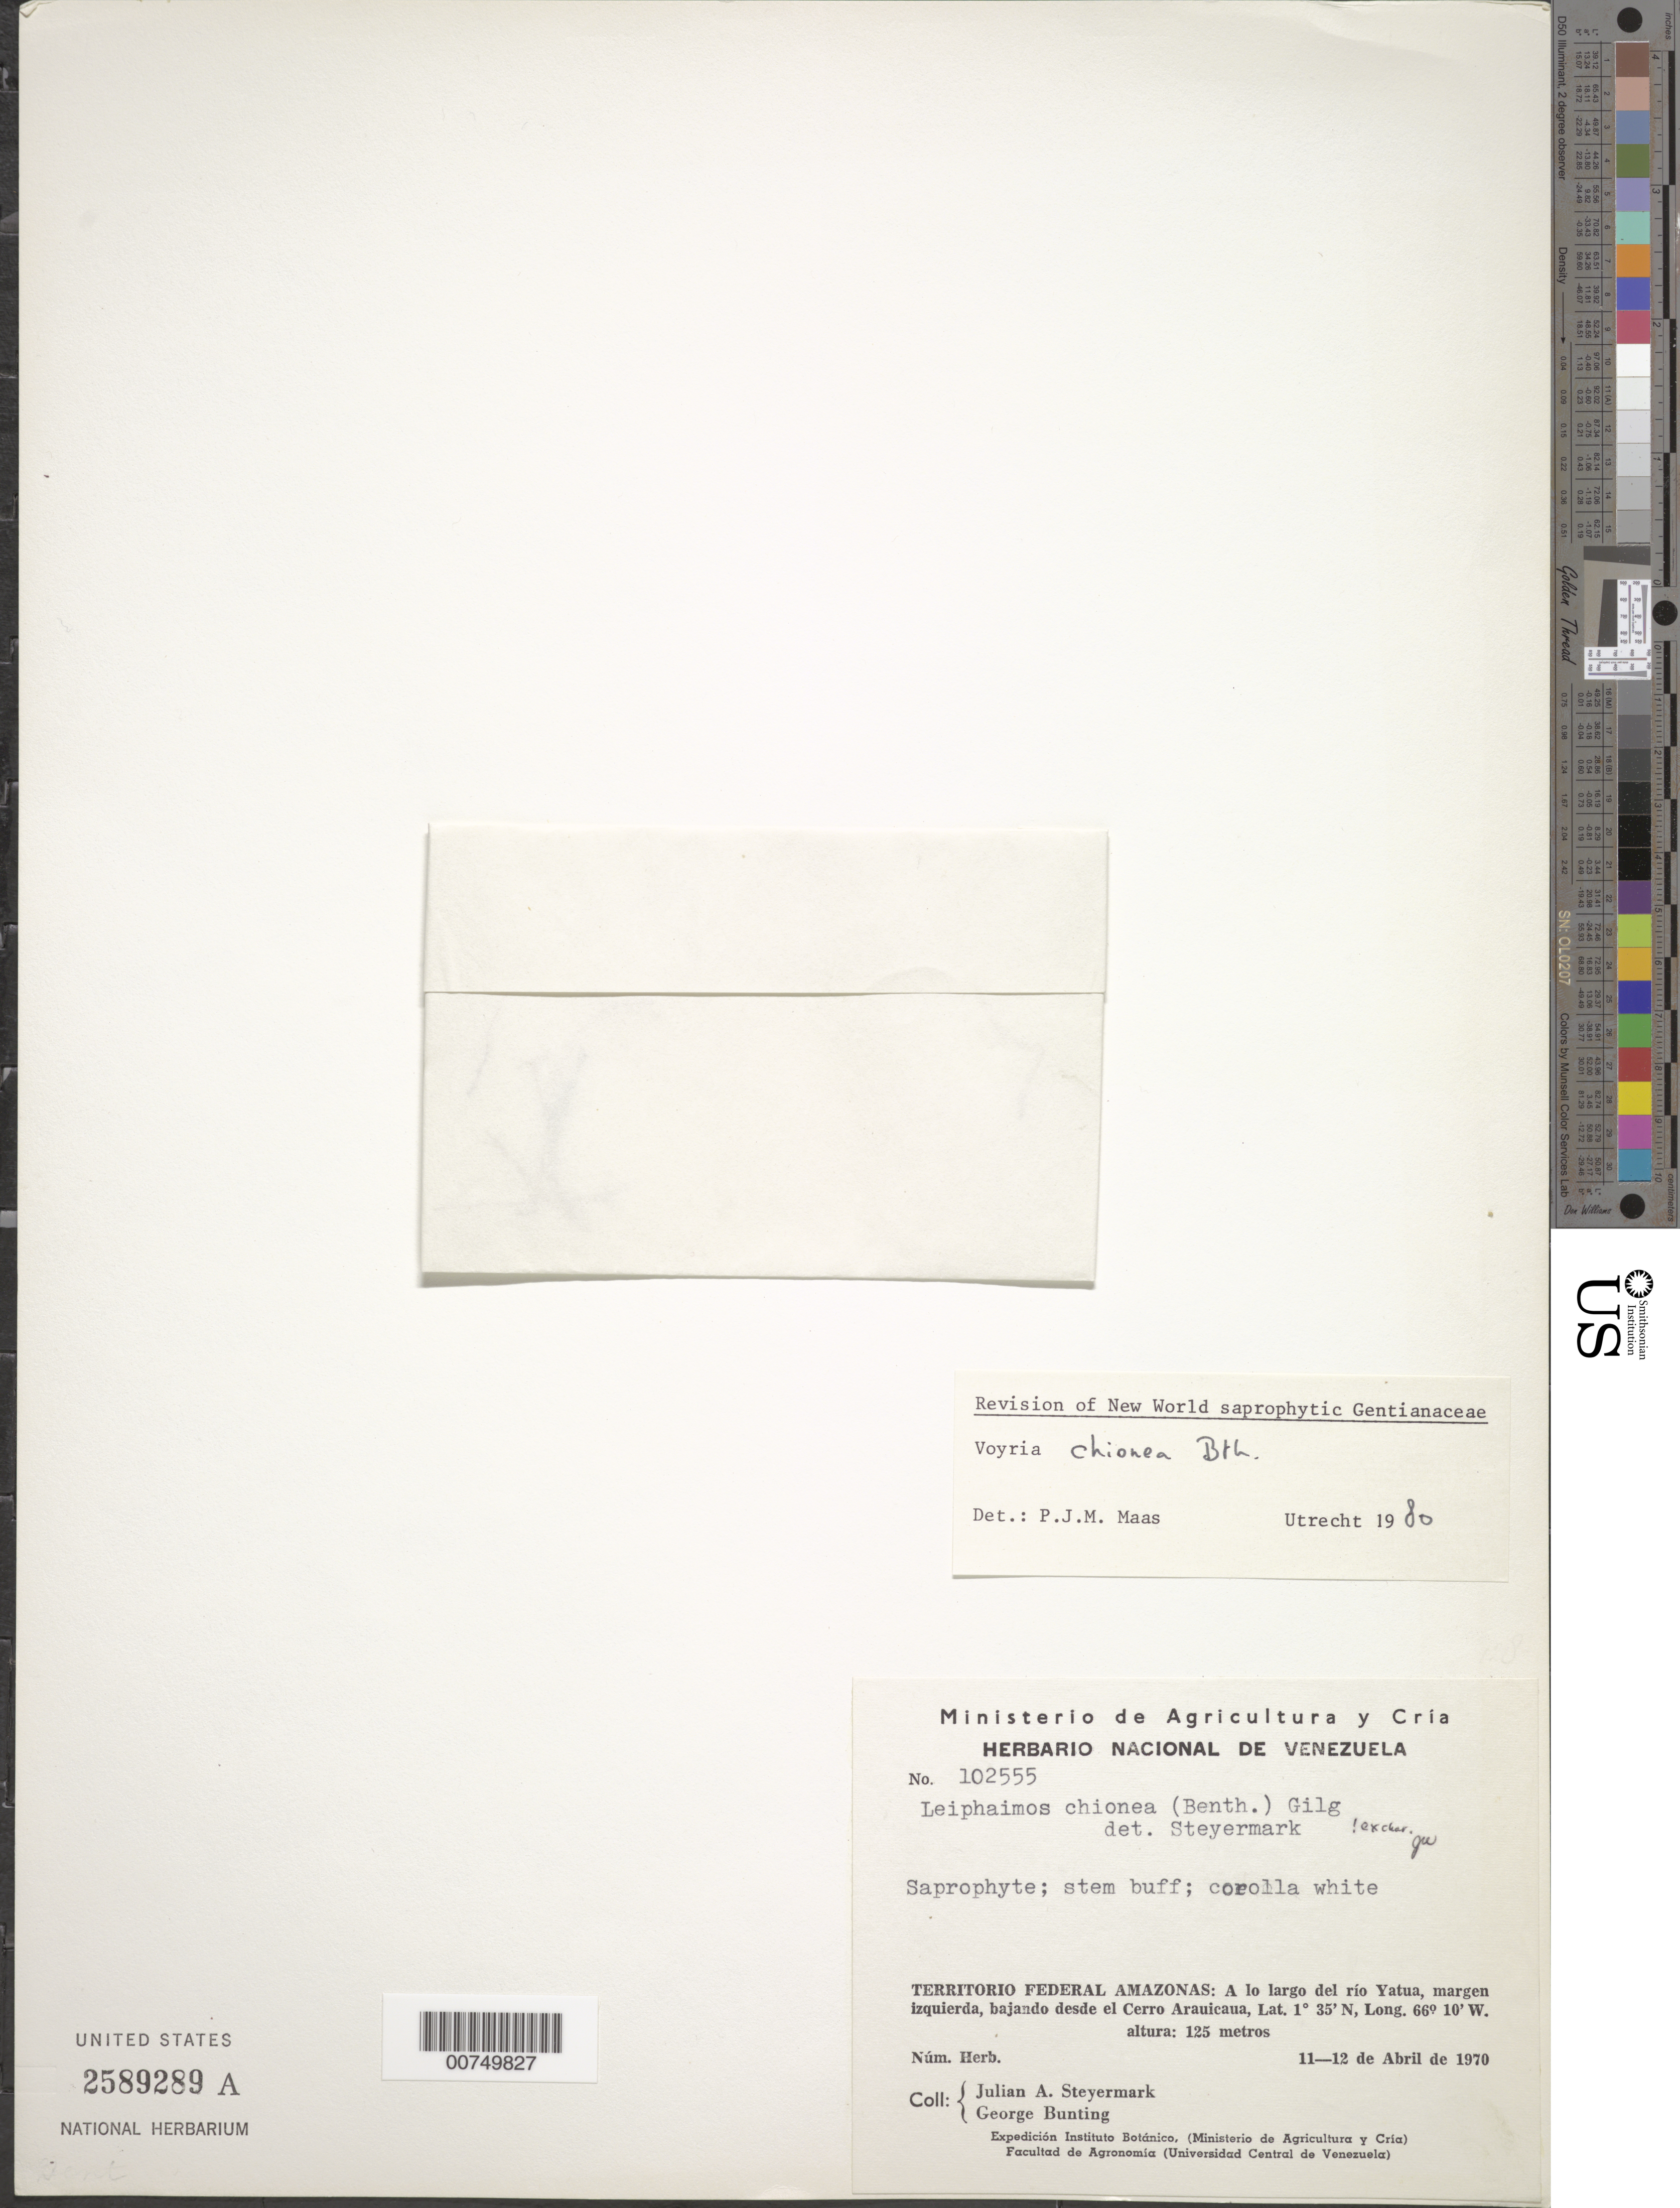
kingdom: Plantae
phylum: Tracheophyta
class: Magnoliopsida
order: Gentianales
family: Gentianaceae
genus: Voyria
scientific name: Voyria chionea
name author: Benth.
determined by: Maas, Paul J. M.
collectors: J. Steyermark & G. S. Bunting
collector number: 102555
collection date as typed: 11-Apr-70 to 12-Apr-70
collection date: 1970-04-11/1970-04-12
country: Venezuela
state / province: Amazonas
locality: Río Yatua, bajando desde el Cerro Araicaua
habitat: Margen izquierda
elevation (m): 125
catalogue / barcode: US 2589289